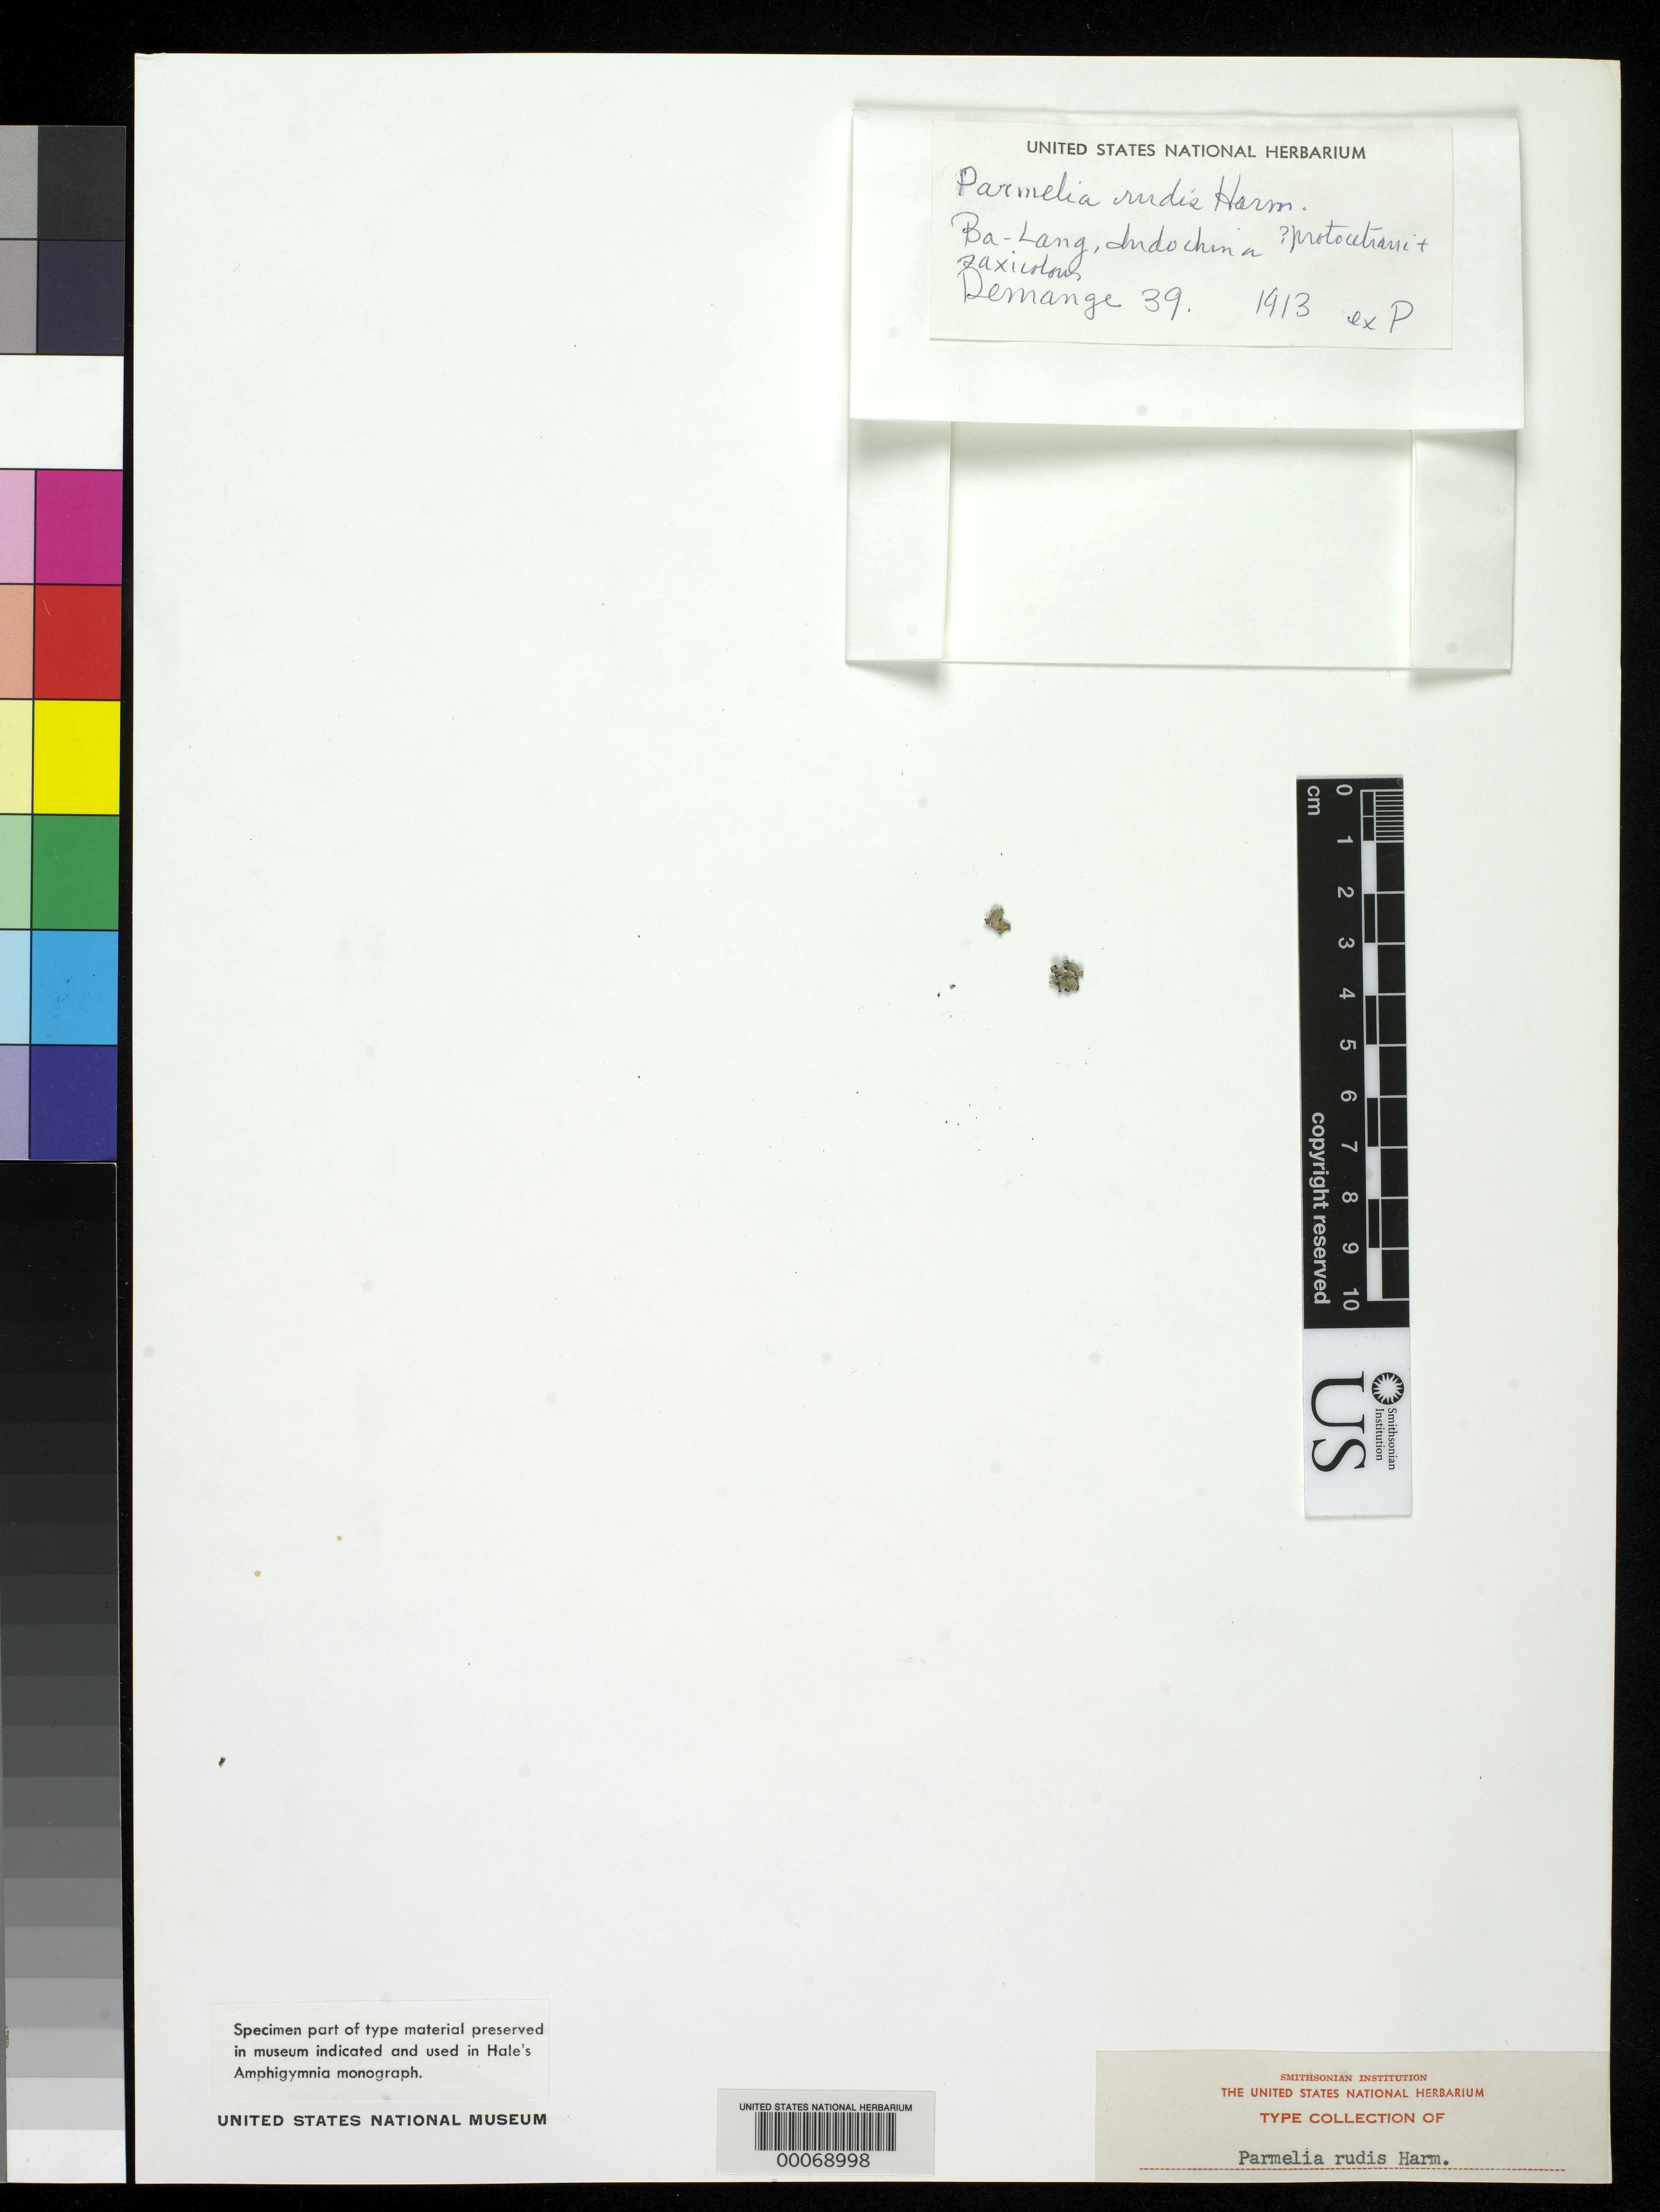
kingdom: Fungi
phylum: Ascomycota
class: Lecanoromycetes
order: Lecanorales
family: Parmeliaceae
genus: Parmelia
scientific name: Parmelia rudis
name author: Harmand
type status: Isotype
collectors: -. Demange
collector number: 39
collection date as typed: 1913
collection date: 1913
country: Laos / Vietnam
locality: Ba-lang.